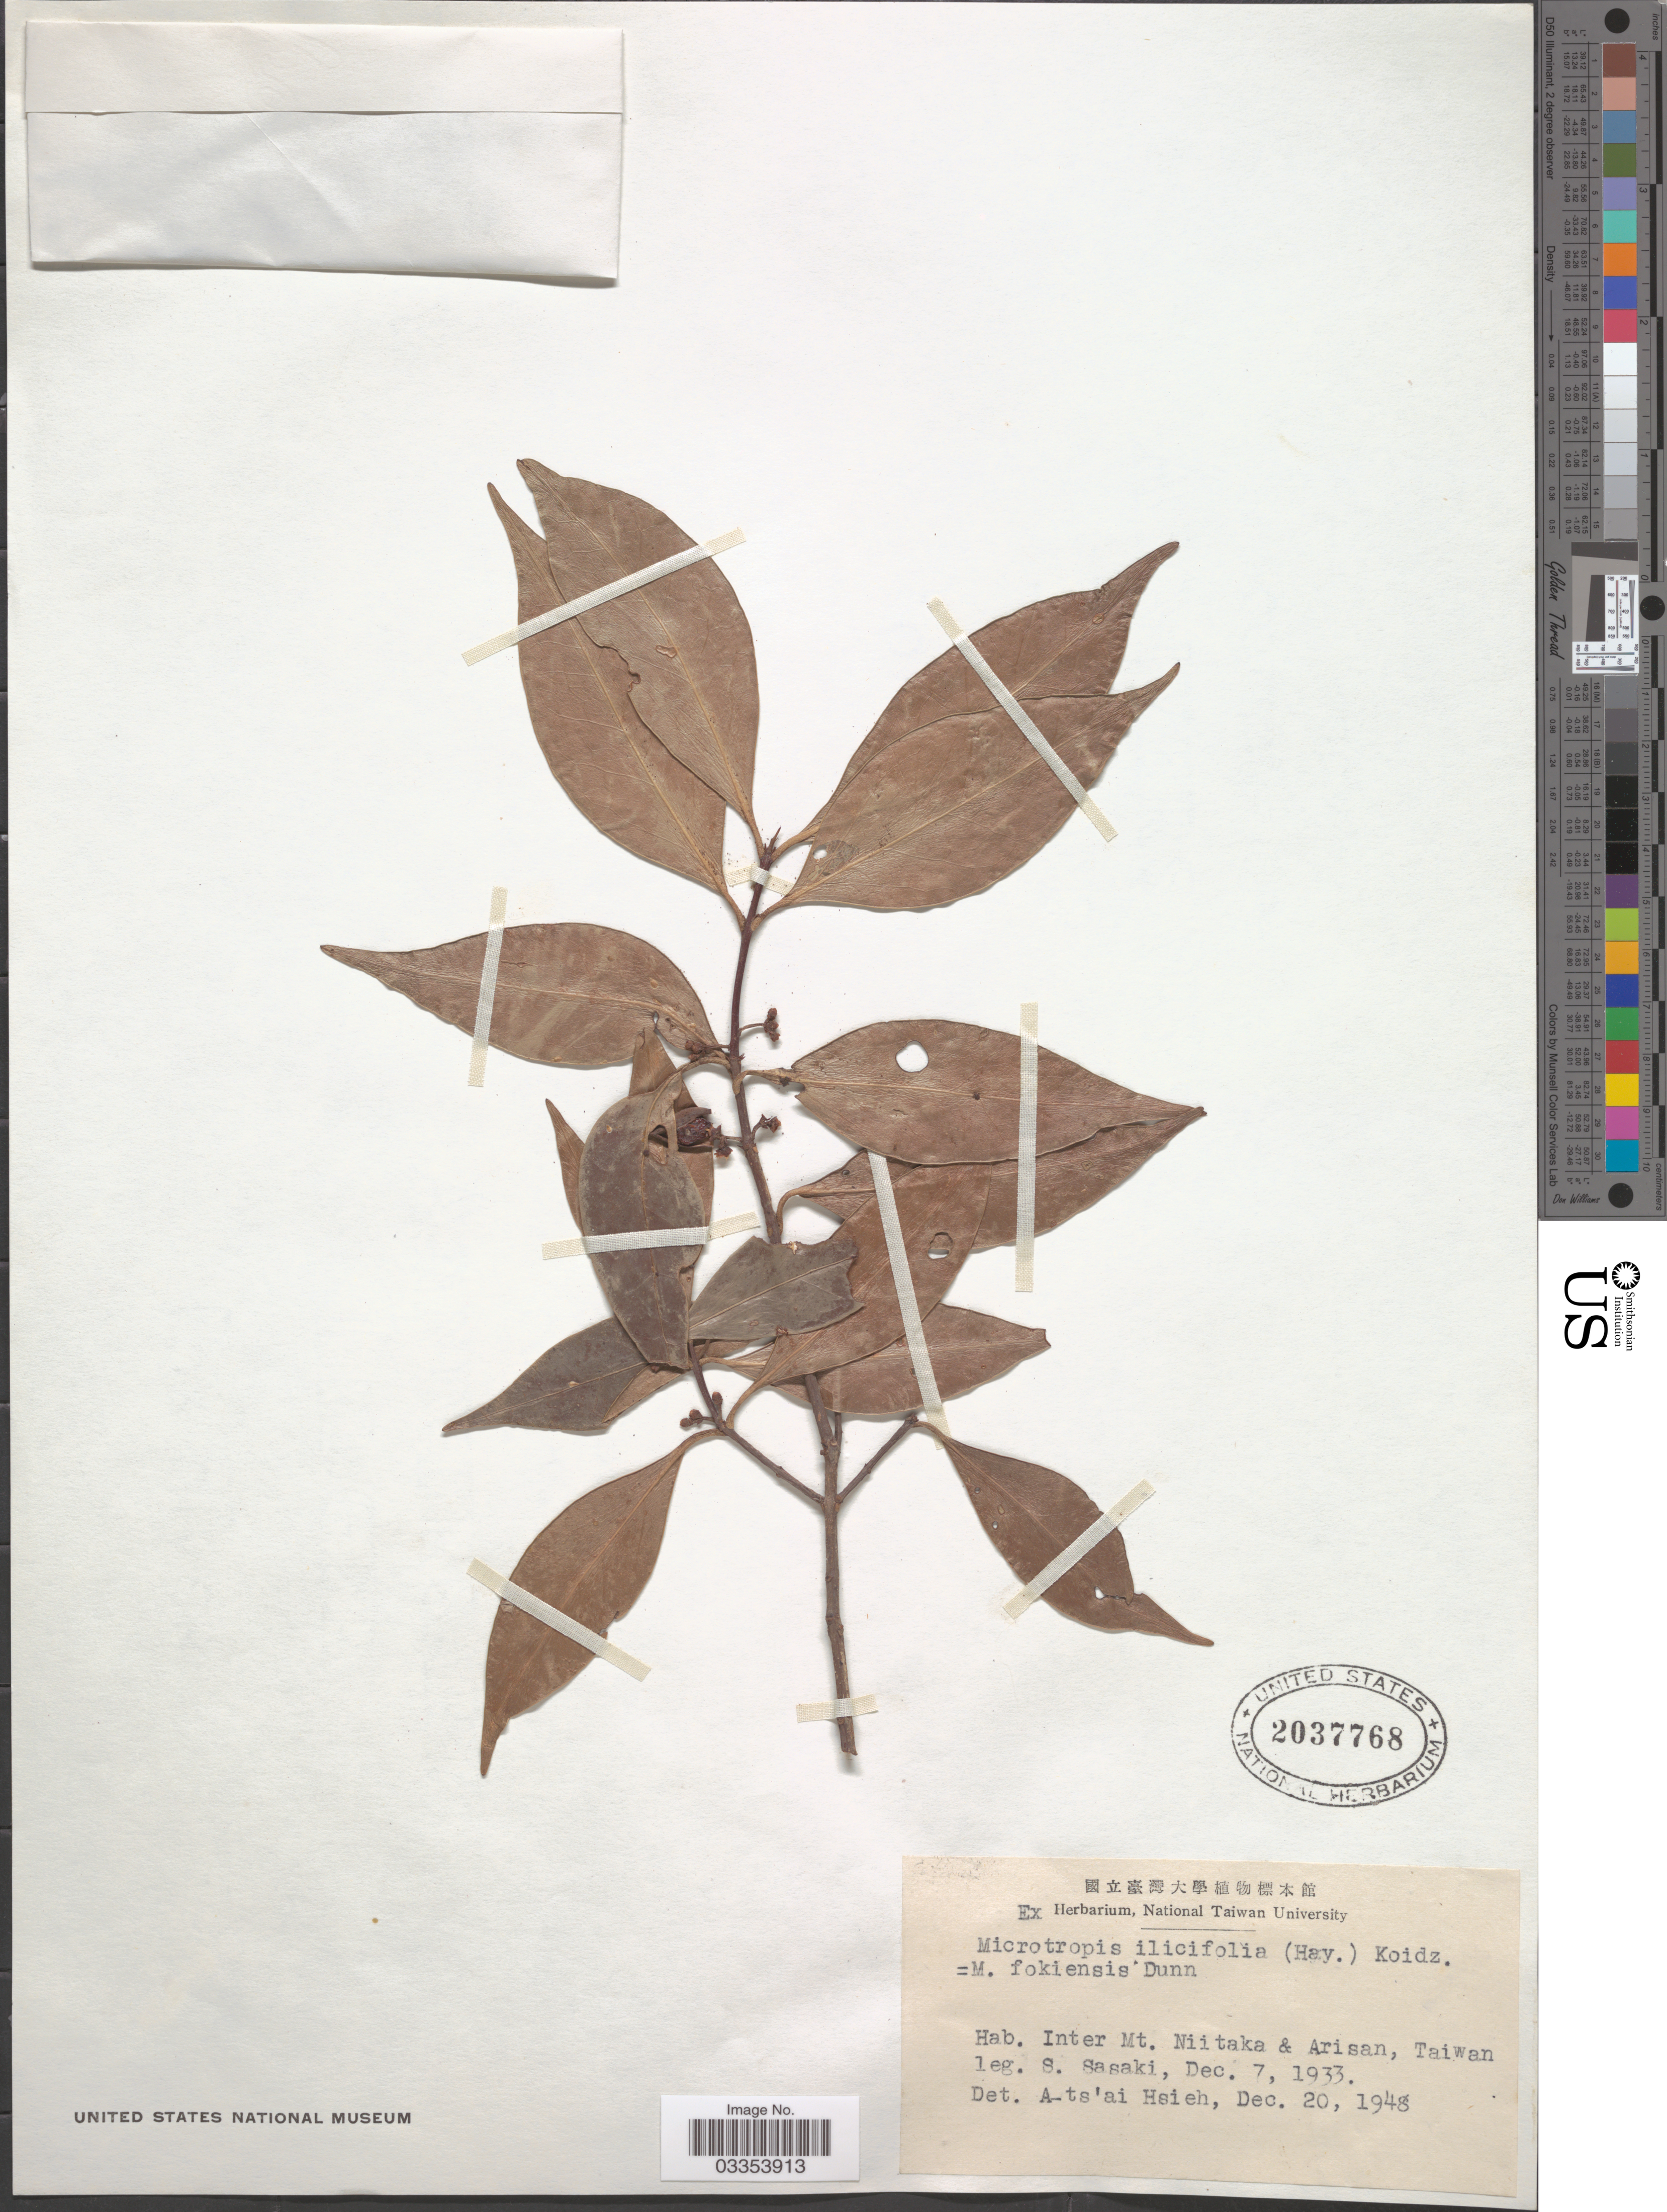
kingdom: Plantae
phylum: Tracheophyta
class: Magnoliopsida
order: Celastrales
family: Celastraceae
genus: Microtropis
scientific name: Microtropis fokienensis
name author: Dunn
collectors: S. Sasaki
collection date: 1933-12-07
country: Taiwan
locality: Inter Mt. Niitaka & Arisan.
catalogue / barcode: US 2037768